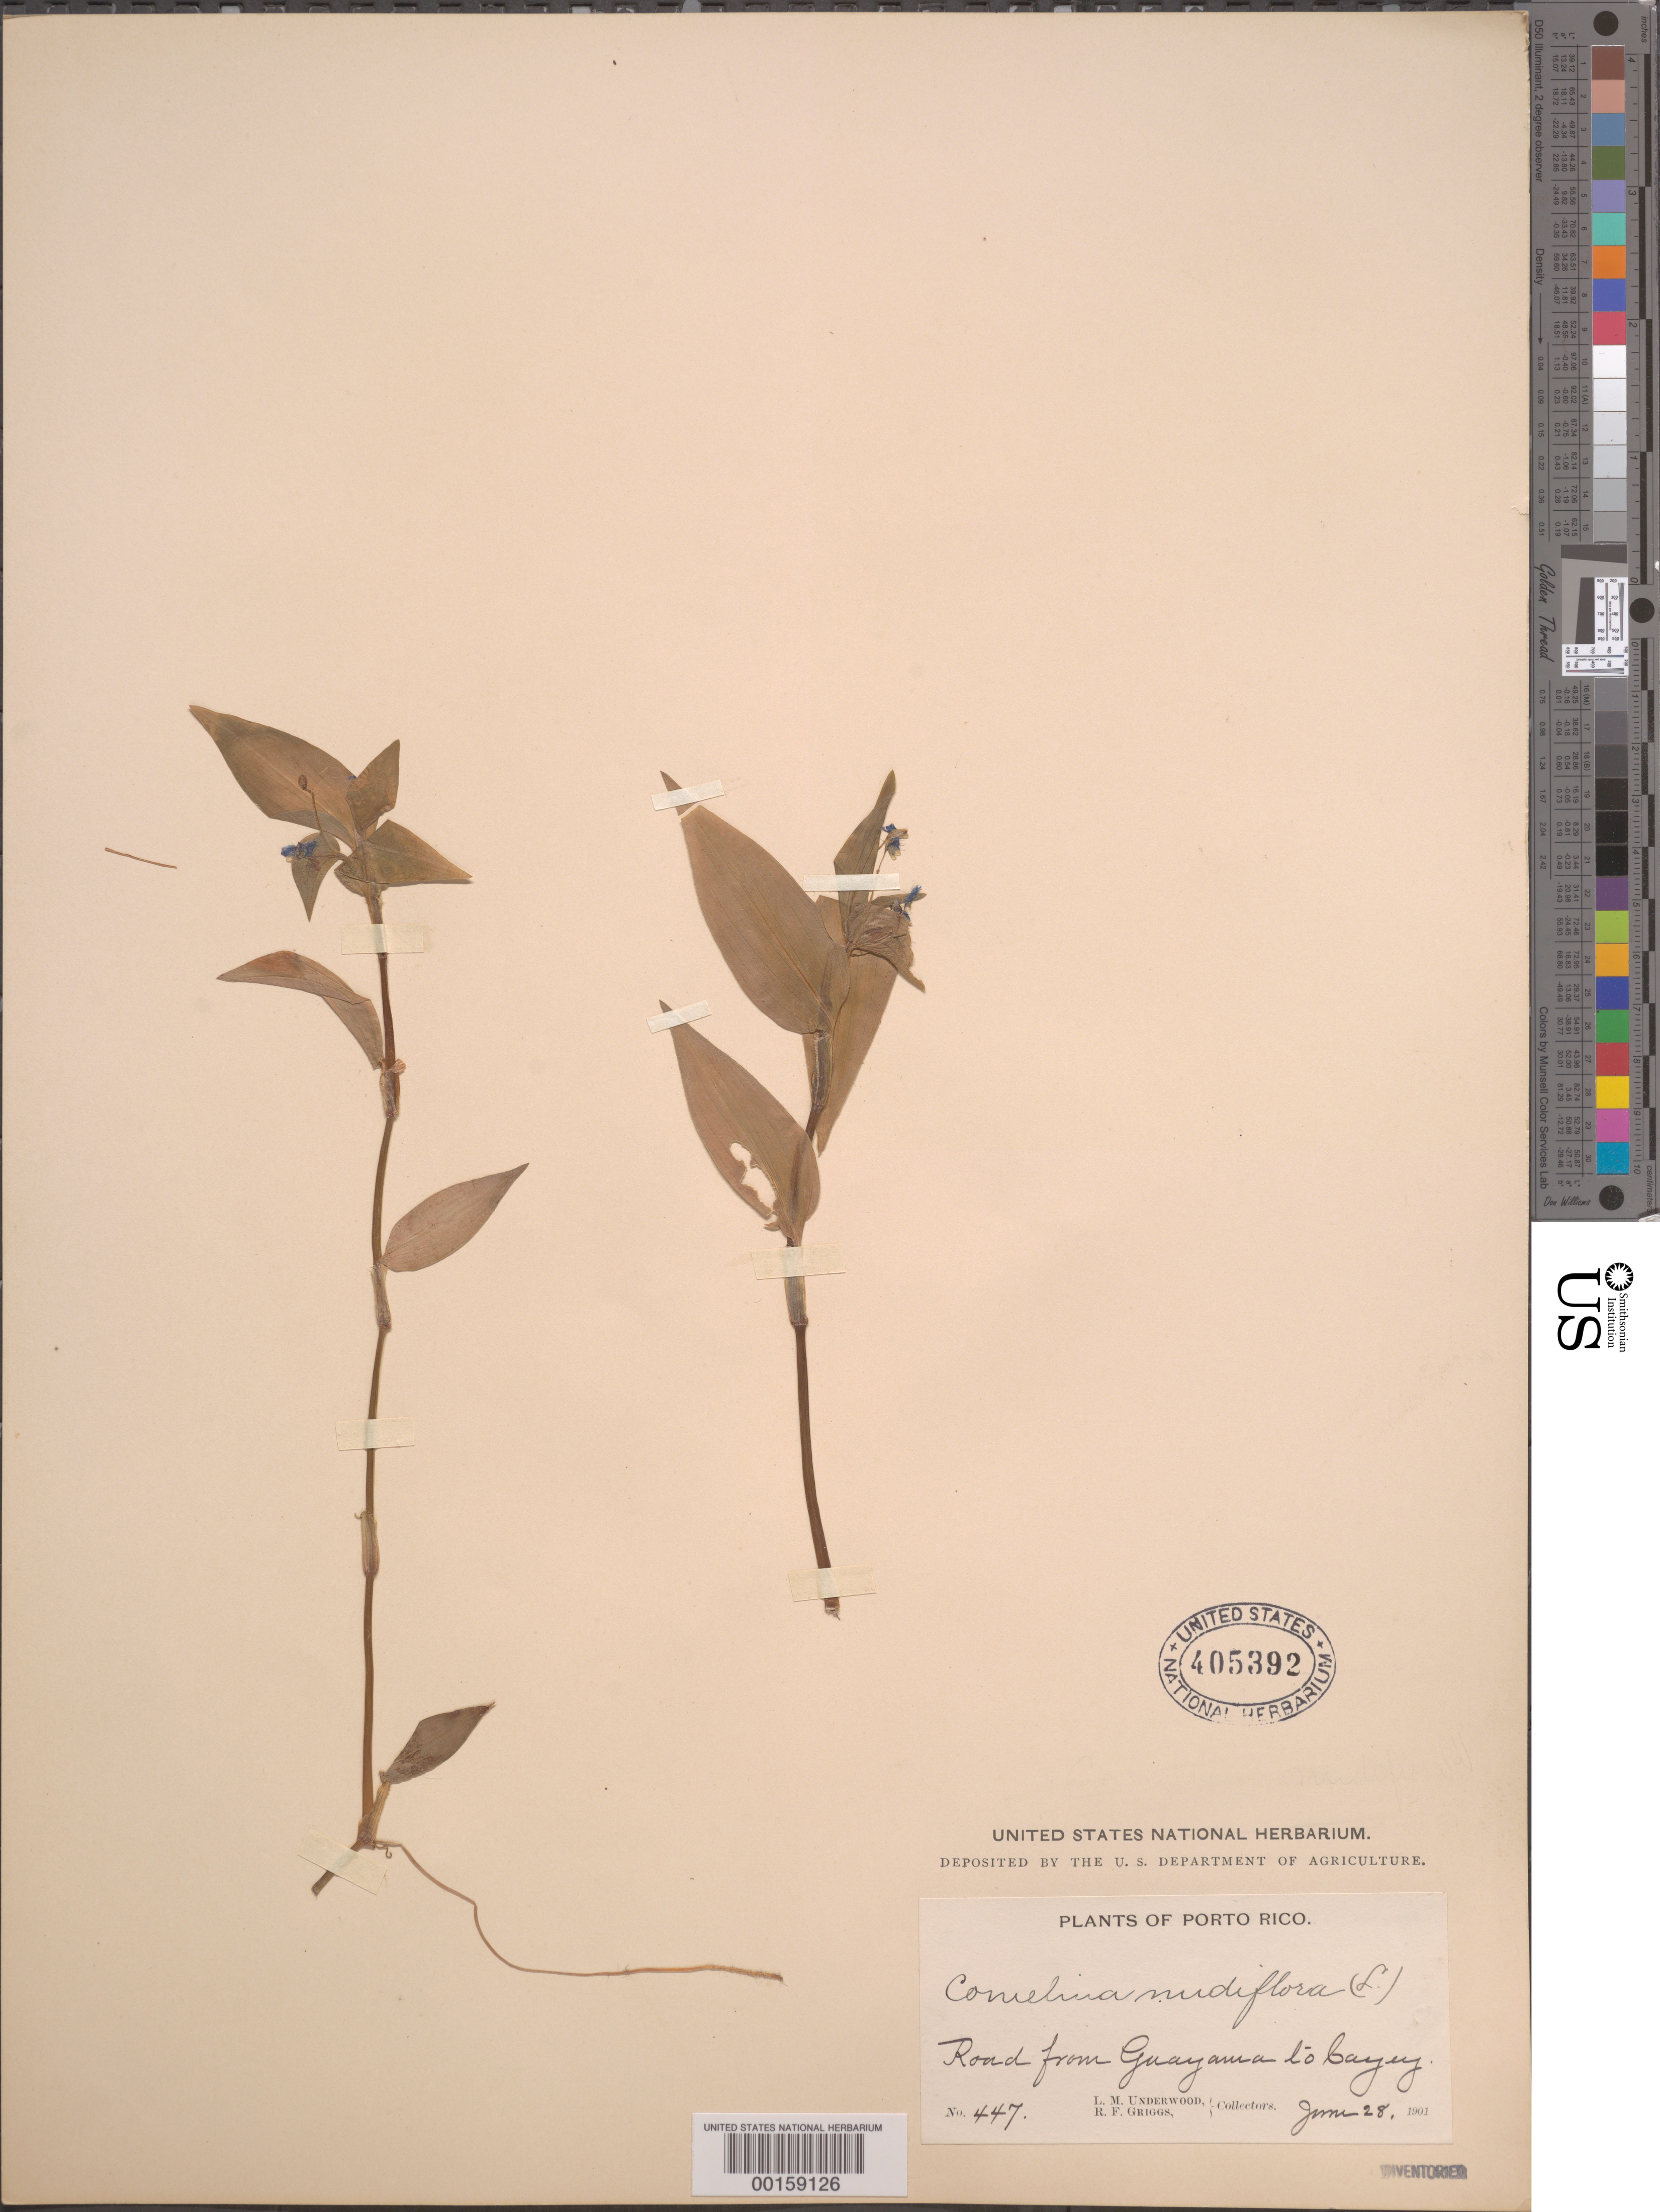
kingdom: Plantae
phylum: Tracheophyta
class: Liliopsida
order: Commelinales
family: Commelinaceae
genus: Commelina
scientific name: Commelina diffusa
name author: Burm. f.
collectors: L. M. Underwood & R. F. Griggs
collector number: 447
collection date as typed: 28 Jun 1901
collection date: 1901-06-28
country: Puerto Rico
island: Greater Antilles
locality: Between guayama and cayey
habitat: Roadside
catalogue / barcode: US 405392